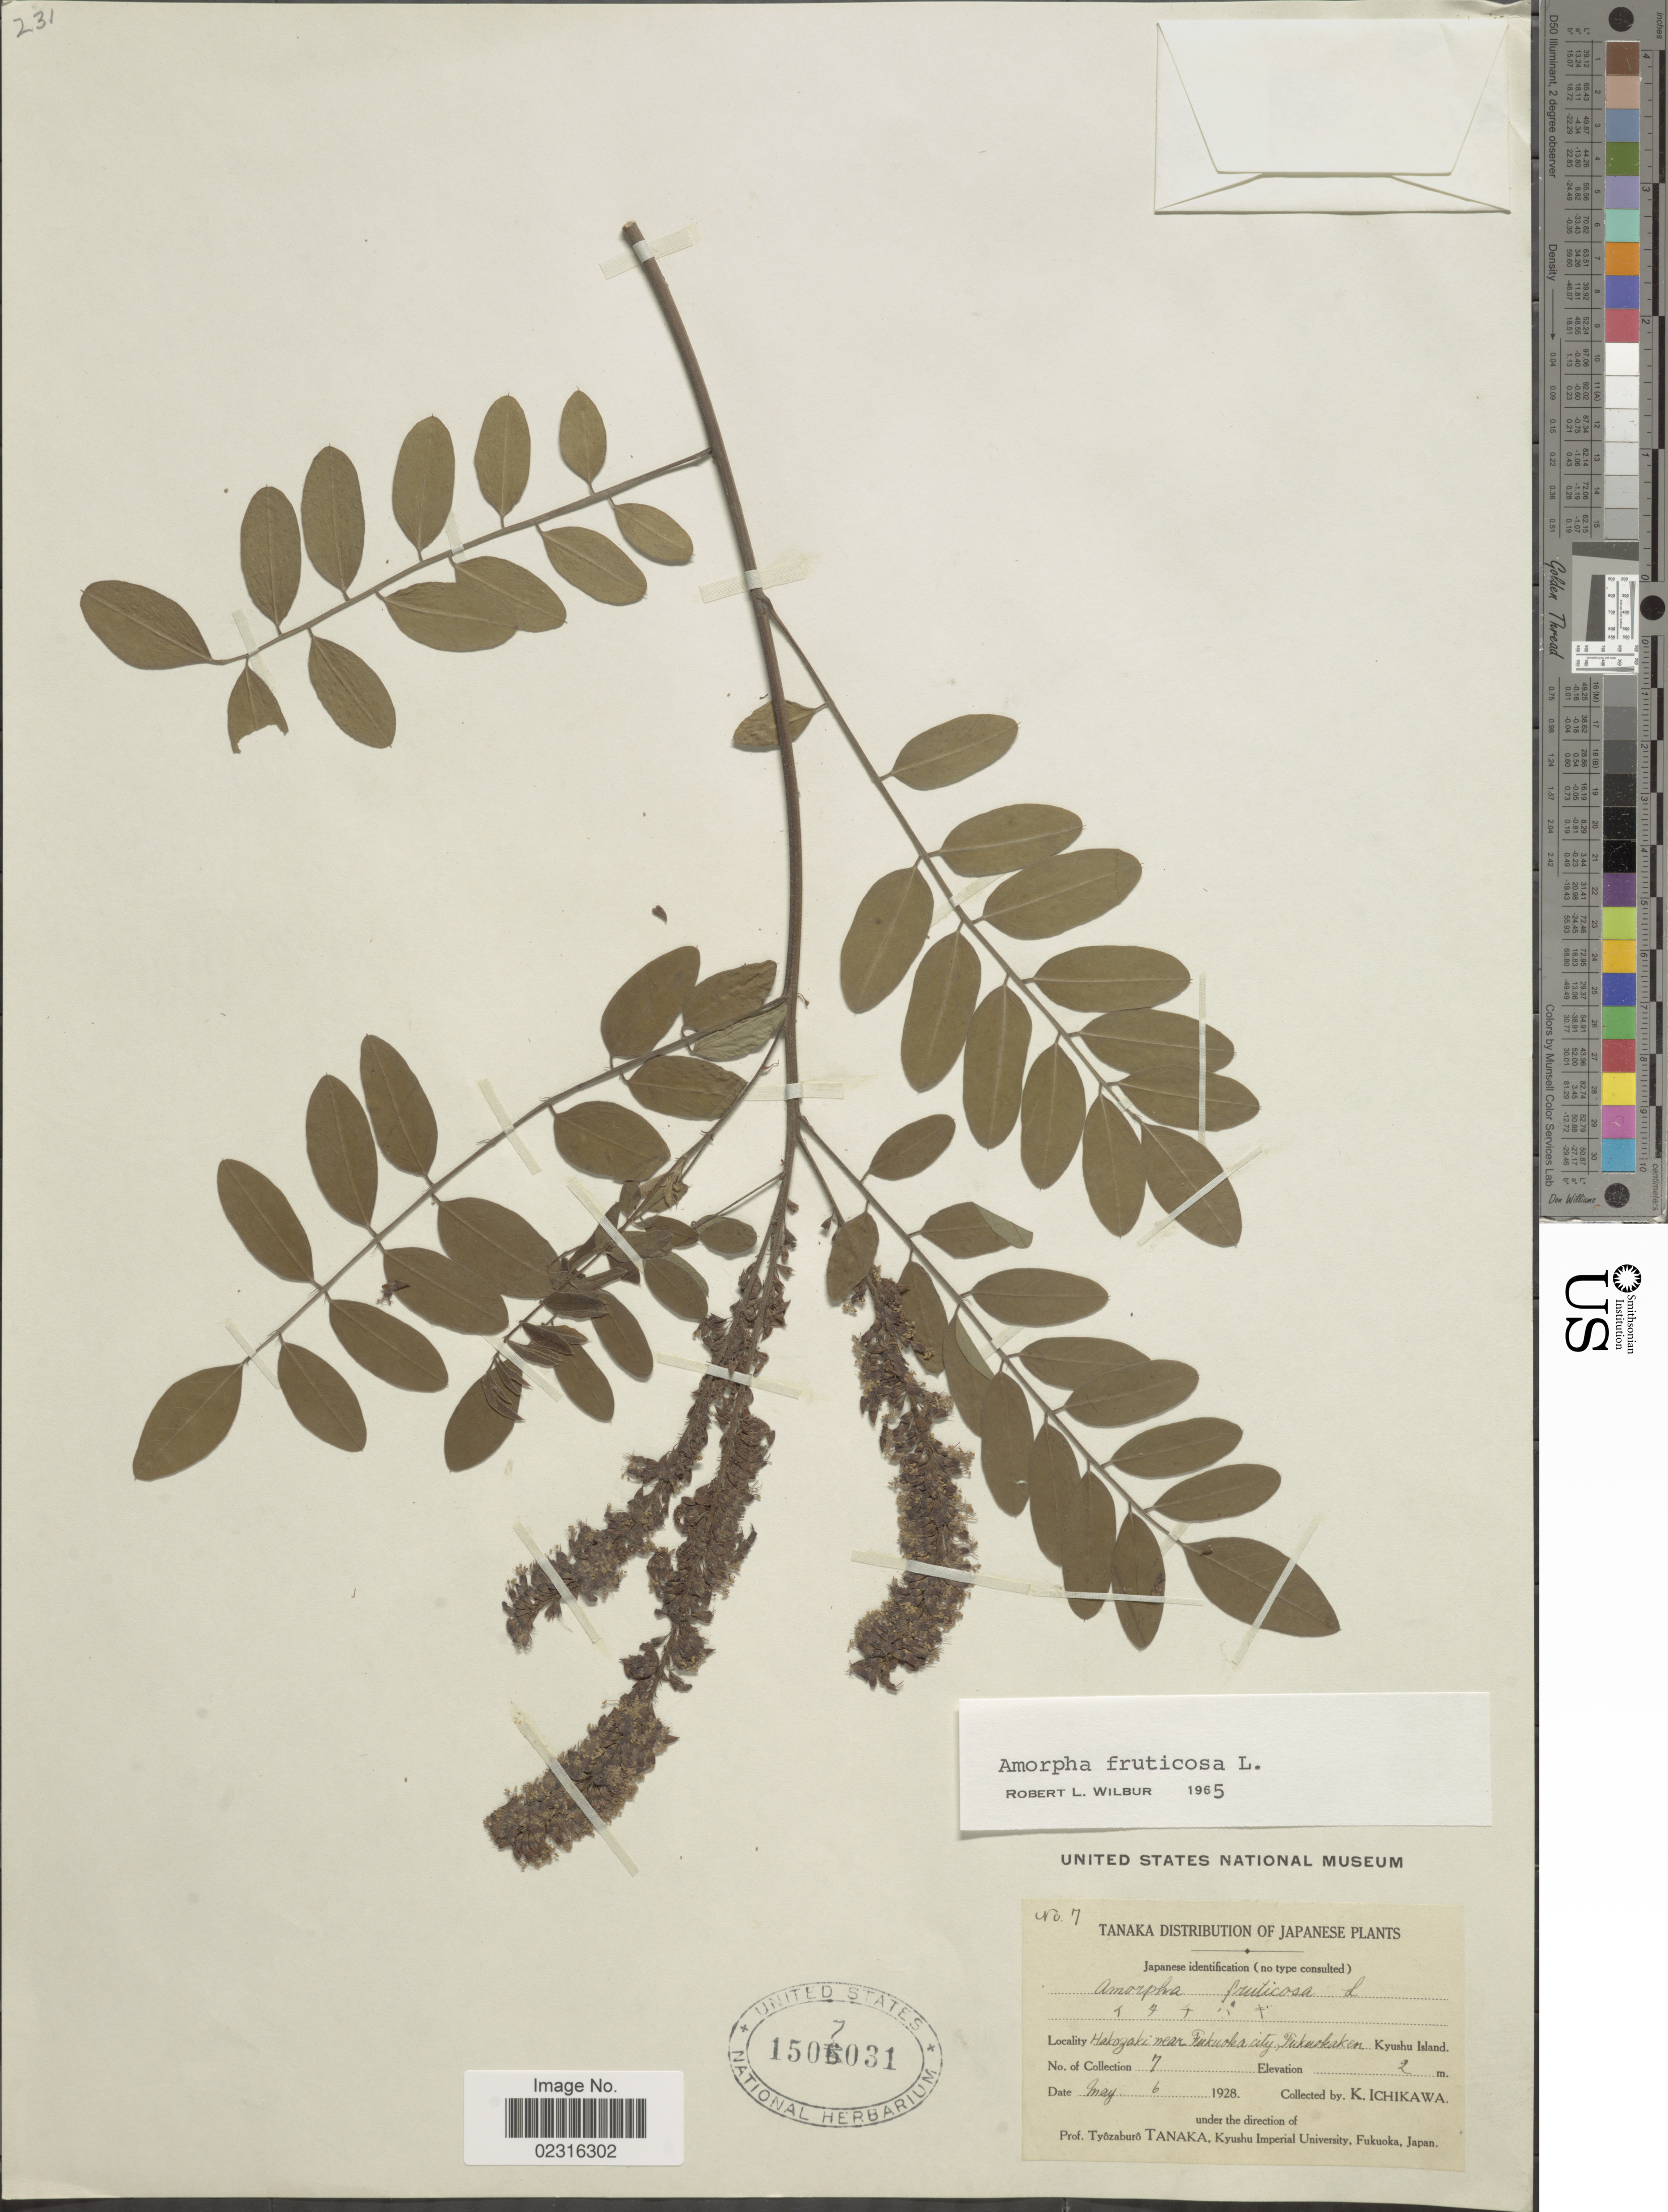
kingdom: Plantae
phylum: Tracheophyta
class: Magnoliopsida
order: Fabales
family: Fabaceae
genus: Amorpha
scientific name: Amorpha fruticosa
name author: L.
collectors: K. Ichikawa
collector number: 7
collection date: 1928-05-06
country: Japan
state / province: Hukuoka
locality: Hakozaki near Fukuoka city, Fukuoka, Kyushu Island.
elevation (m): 2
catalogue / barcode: US 1507031